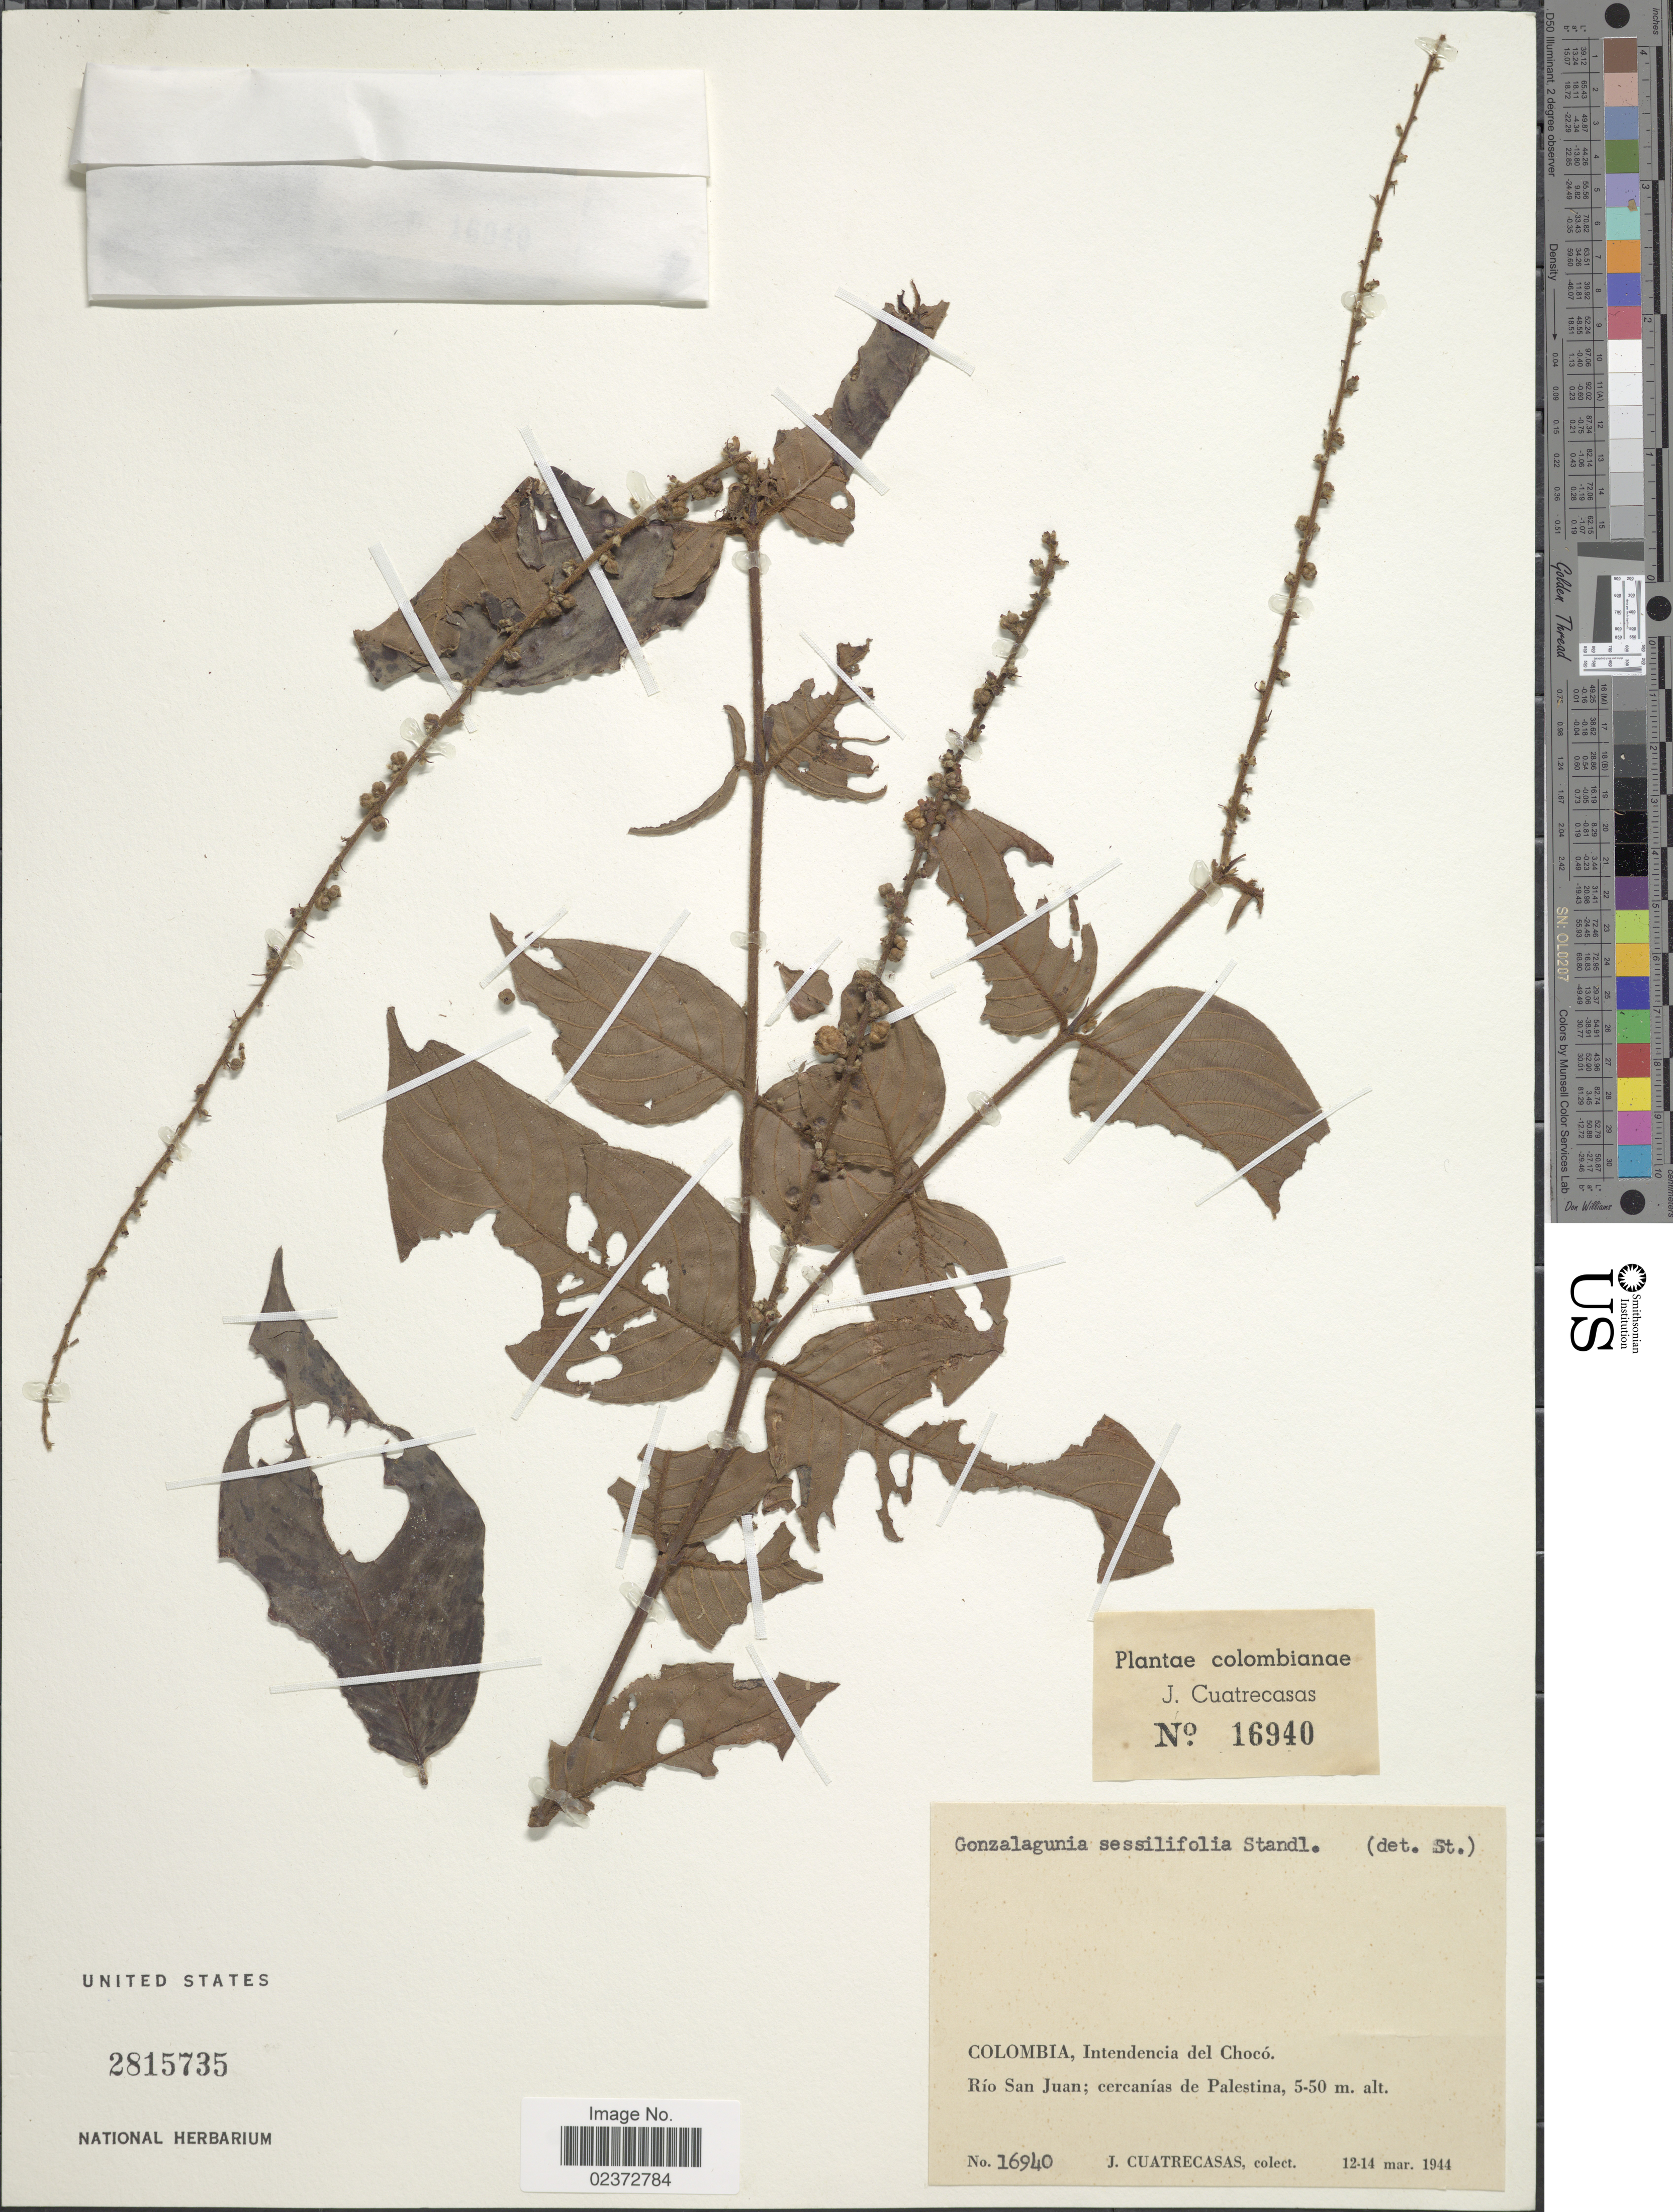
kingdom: Plantae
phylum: Tracheophyta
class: Magnoliopsida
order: Gentianales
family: Rubiaceae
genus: Gonzalagunia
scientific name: Gonzalagunia sessilifolia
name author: Standl.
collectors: J. Cuatrecasas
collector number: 16940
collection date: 1944-03-12/1944-03-14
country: Colombia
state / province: Chocó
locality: Intendencia del Chocó. Río San Juan; cercanías de Palestina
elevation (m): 5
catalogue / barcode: US 2815735